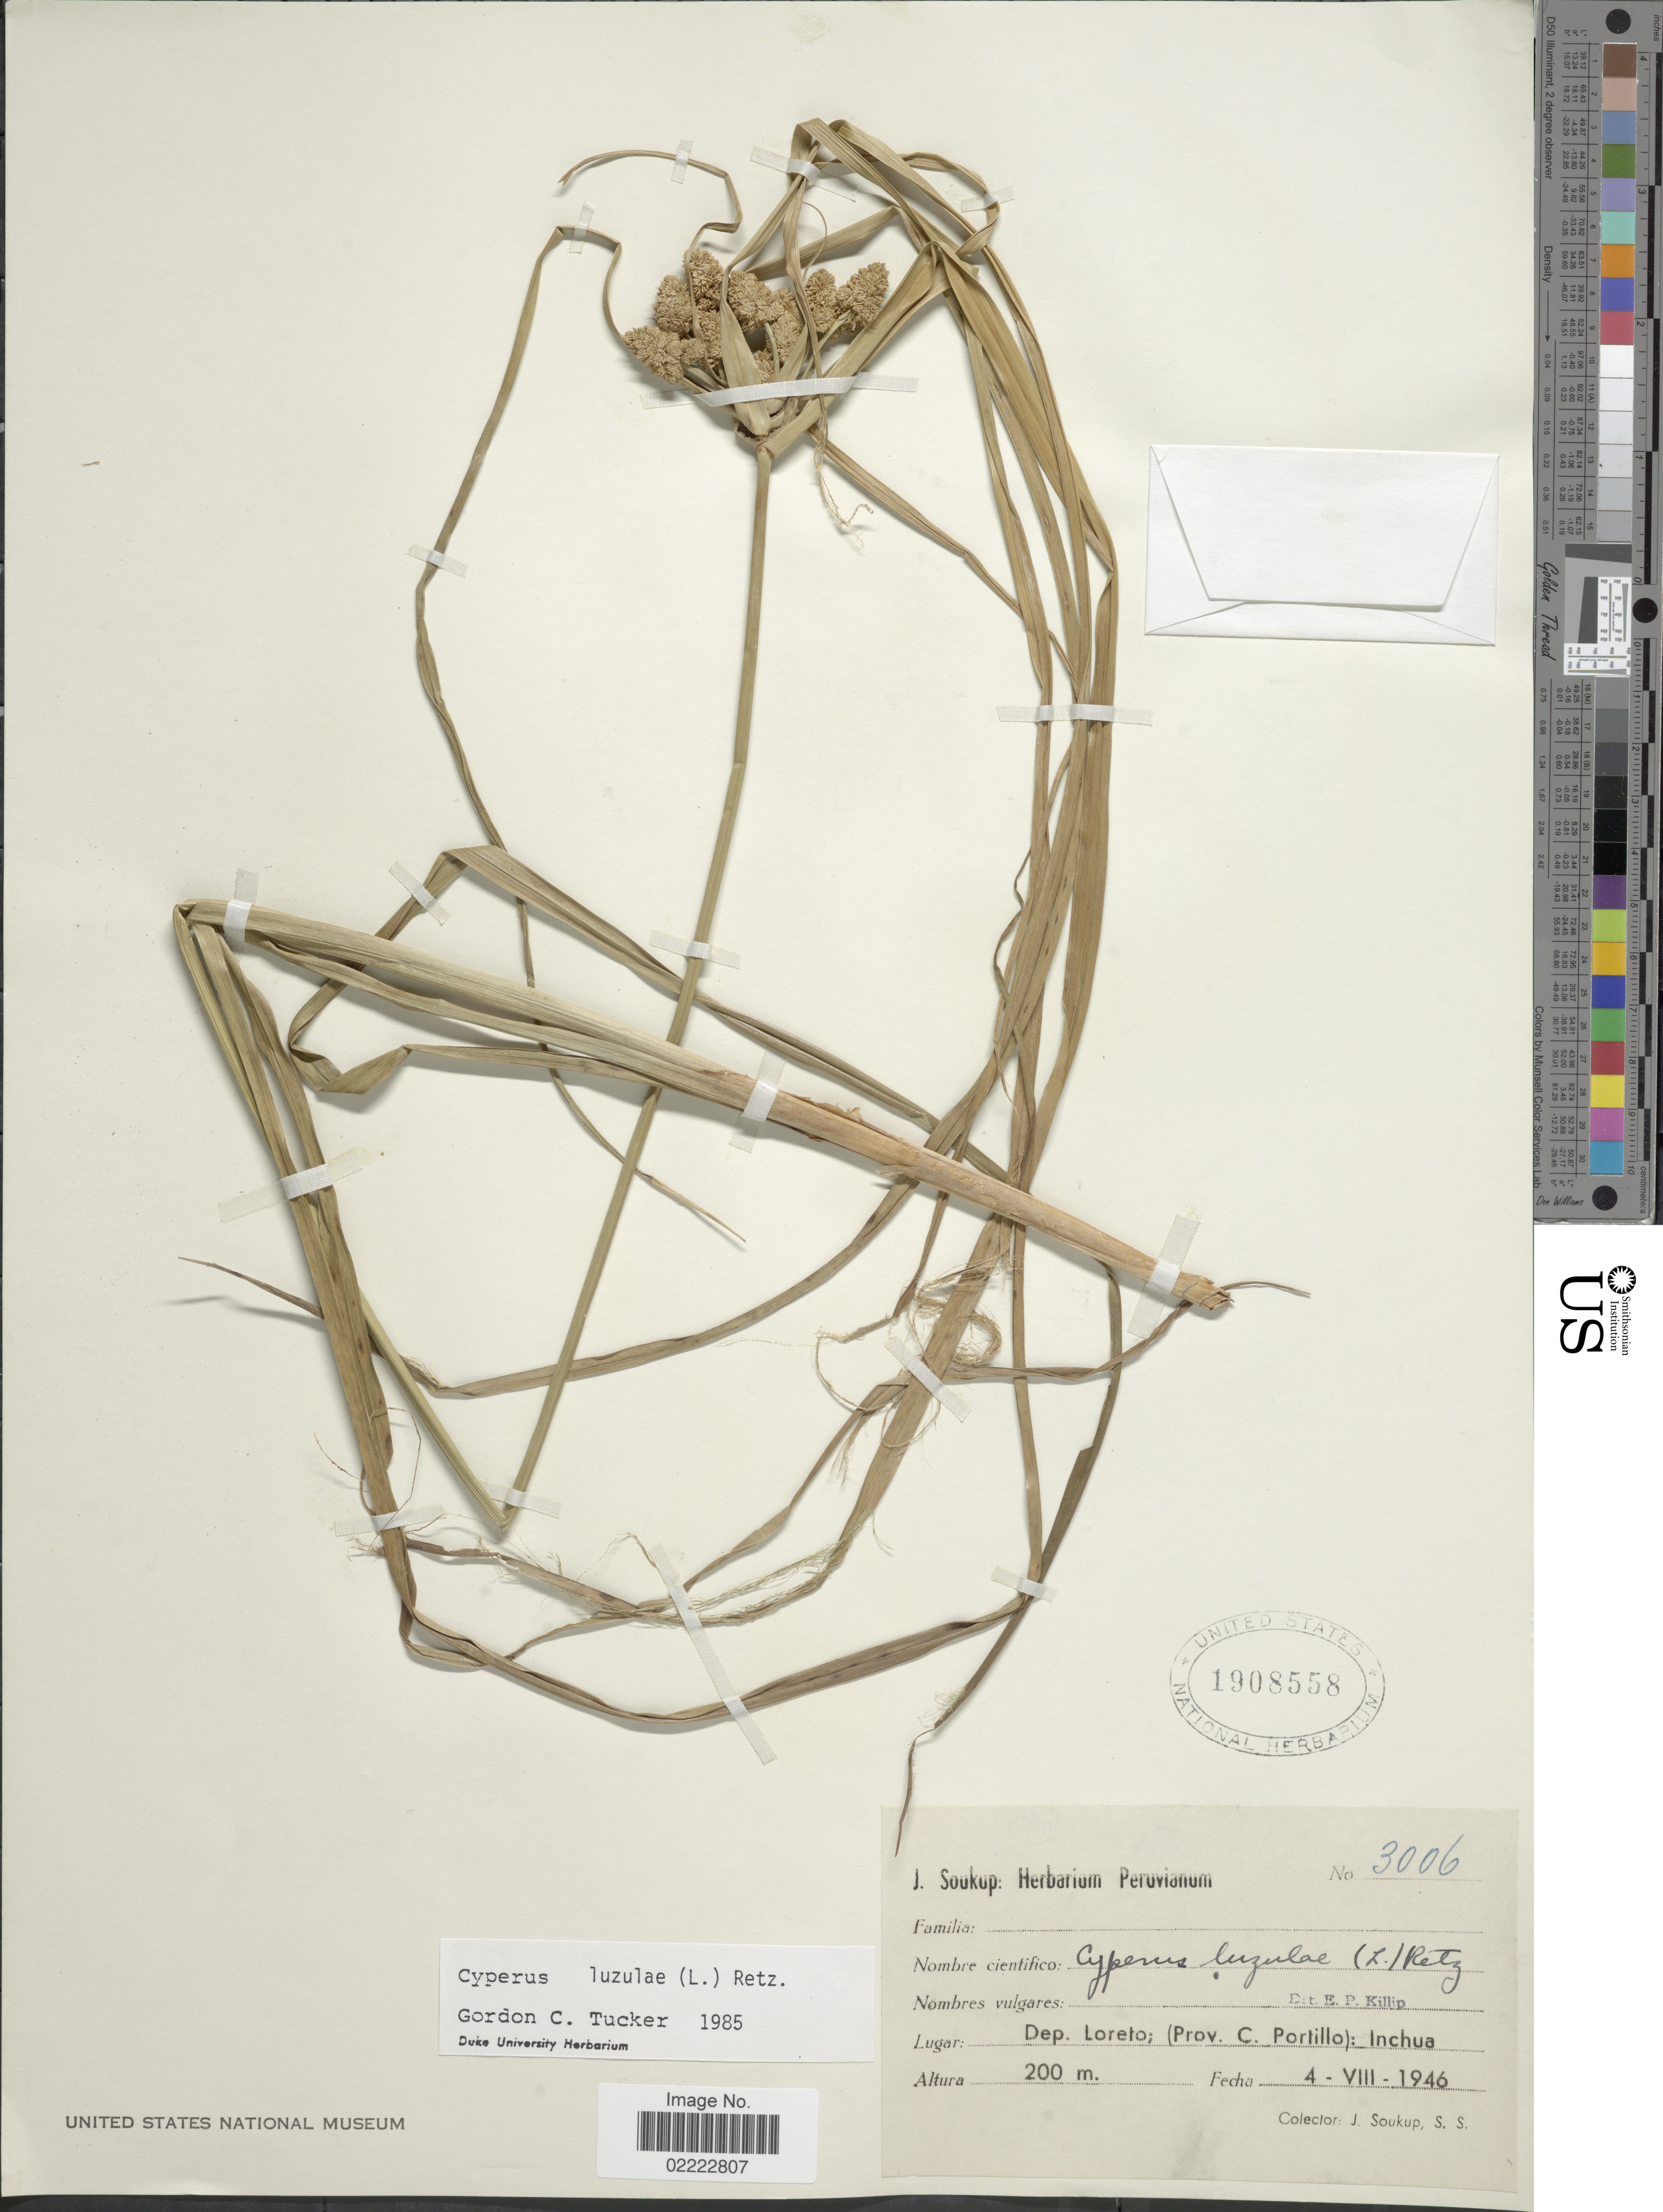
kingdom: Plantae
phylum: Tracheophyta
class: Liliopsida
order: Poales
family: Cyperaceae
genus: Cyperus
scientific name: Cyperus luzulae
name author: (L.) Rottb. ex Retz.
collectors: J. Soukup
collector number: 3006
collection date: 1946-08-04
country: Peru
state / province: Loreto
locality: Depr. Loreto; (prov. C. Portillo): Inchua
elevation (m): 200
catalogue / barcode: US 1908558